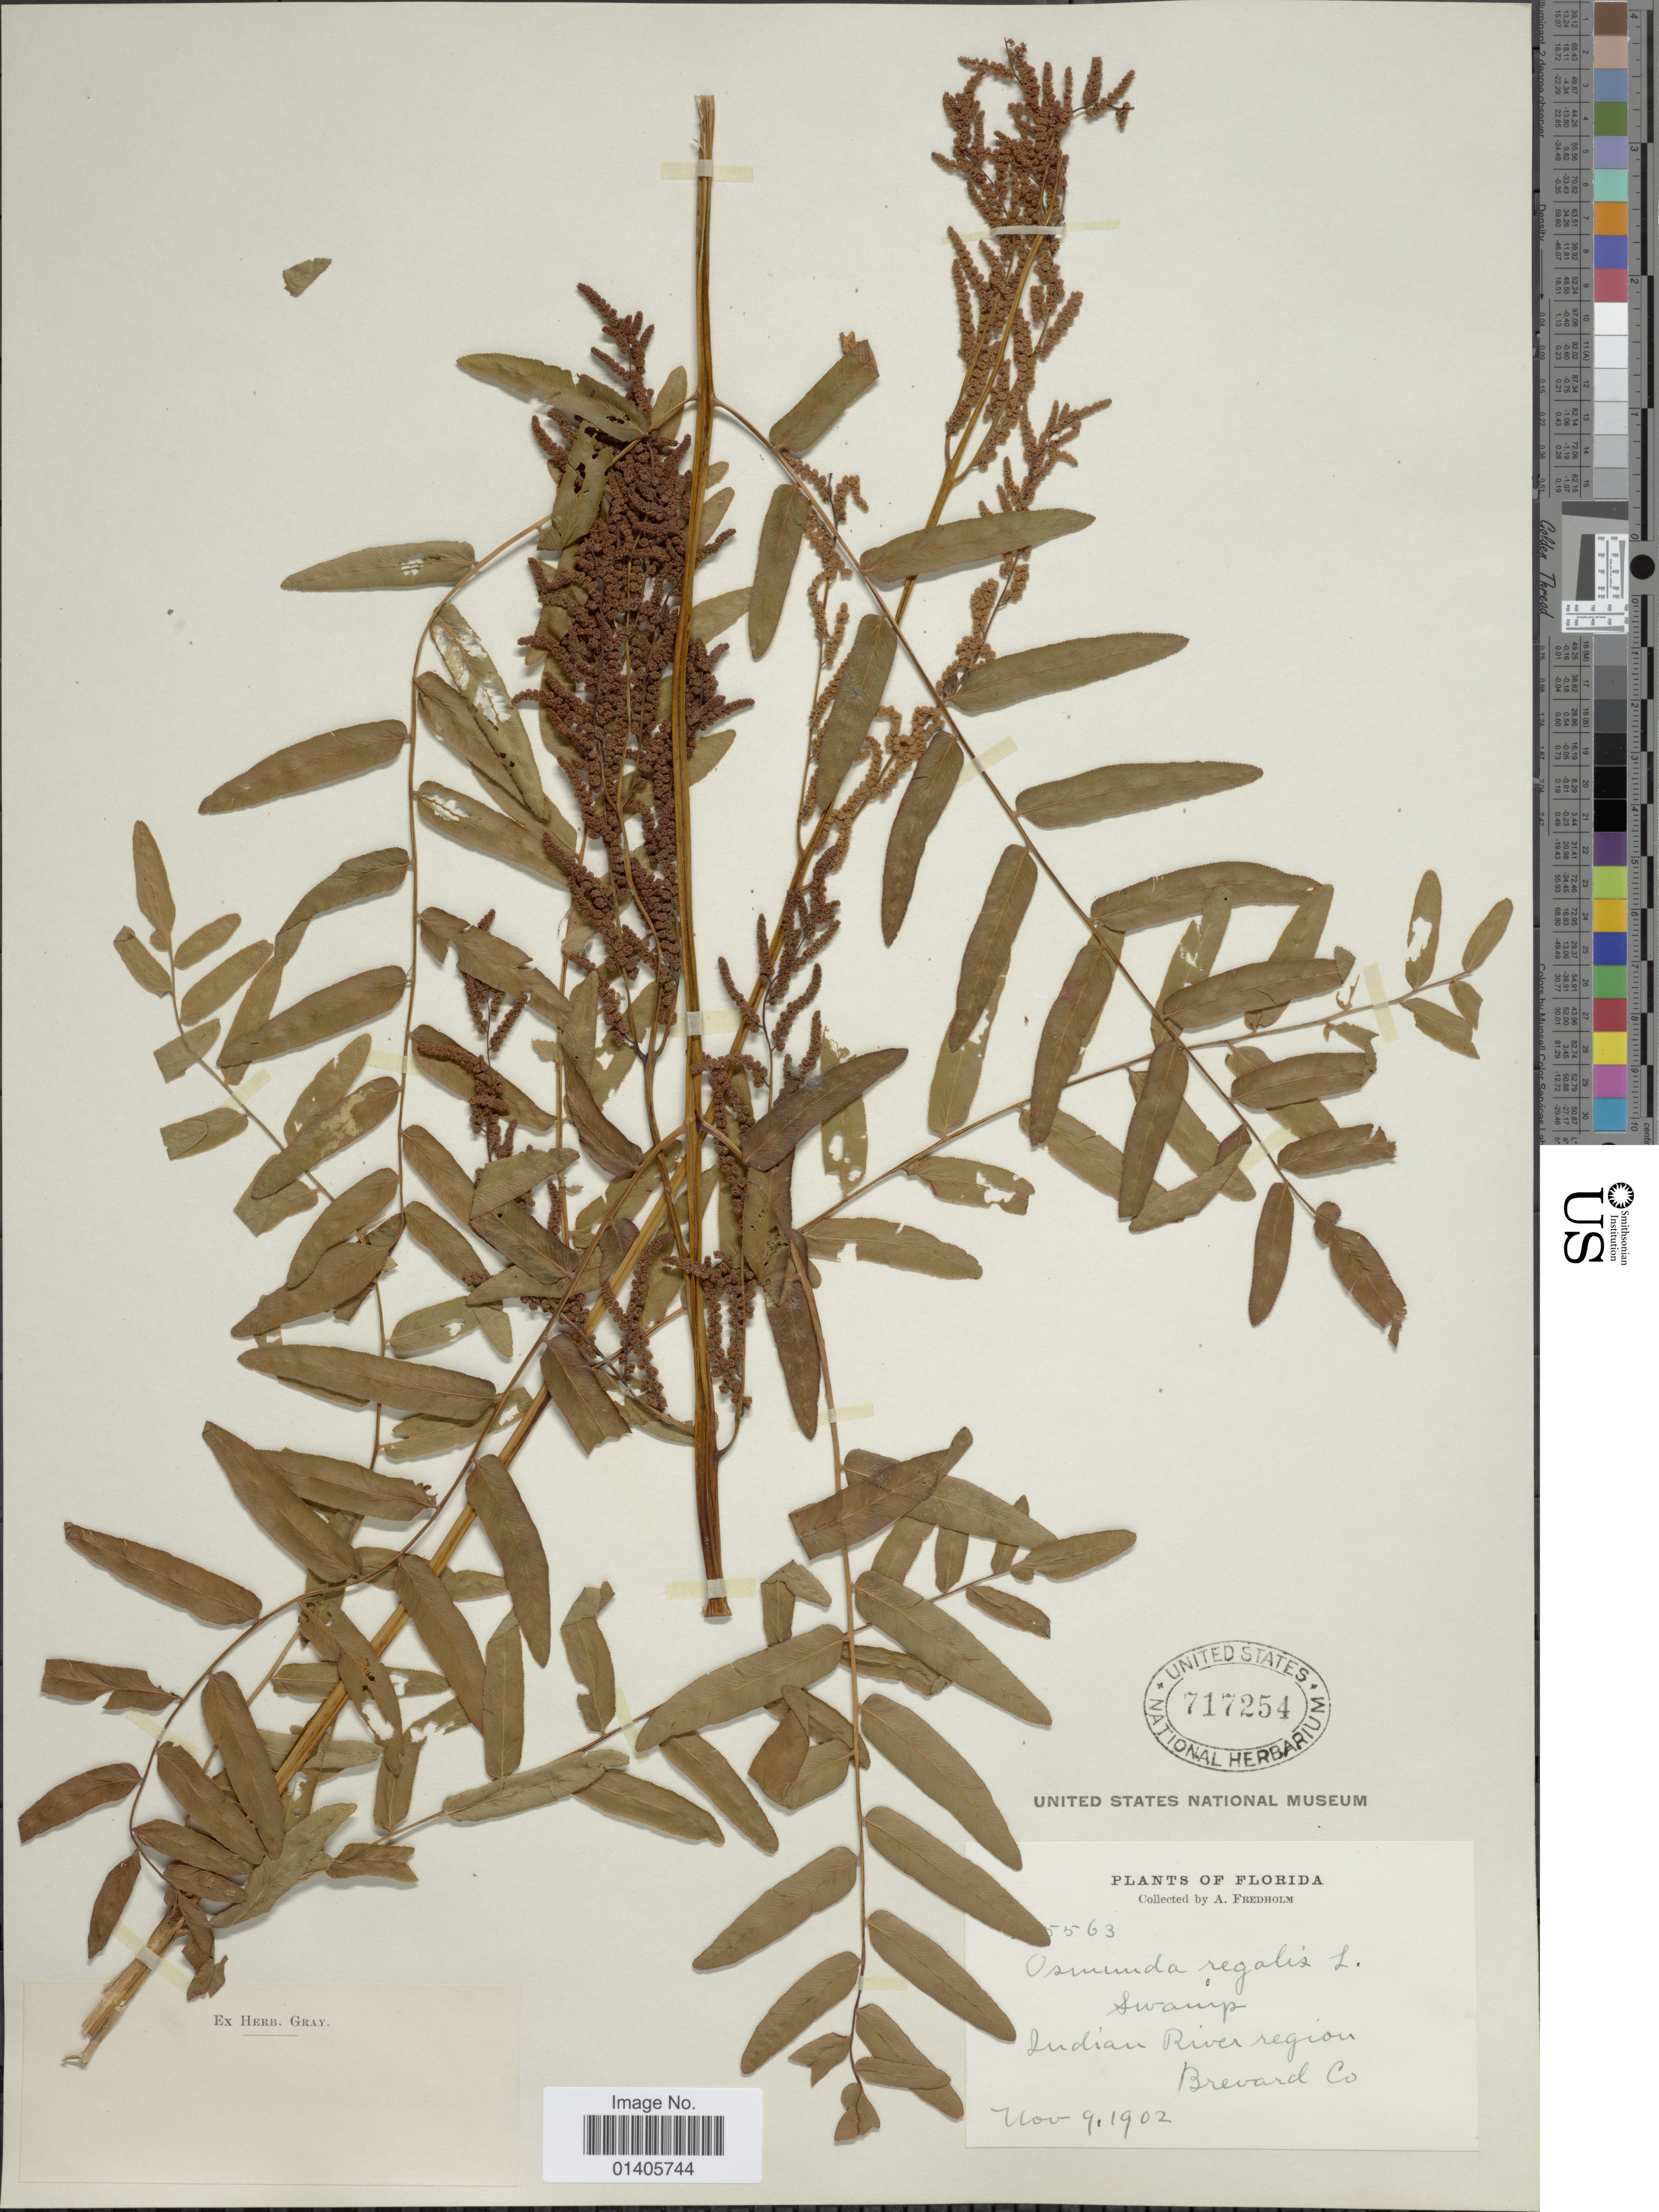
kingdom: Plantae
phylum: Tracheophyta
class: Polypodiopsida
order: Osmundales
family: Osmundaceae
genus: Osmunda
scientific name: Osmunda regalis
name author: L.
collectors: A. Fredholm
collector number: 5563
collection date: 1902-11-09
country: United States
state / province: Florida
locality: Indian Region Brevard Co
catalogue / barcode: US 717254